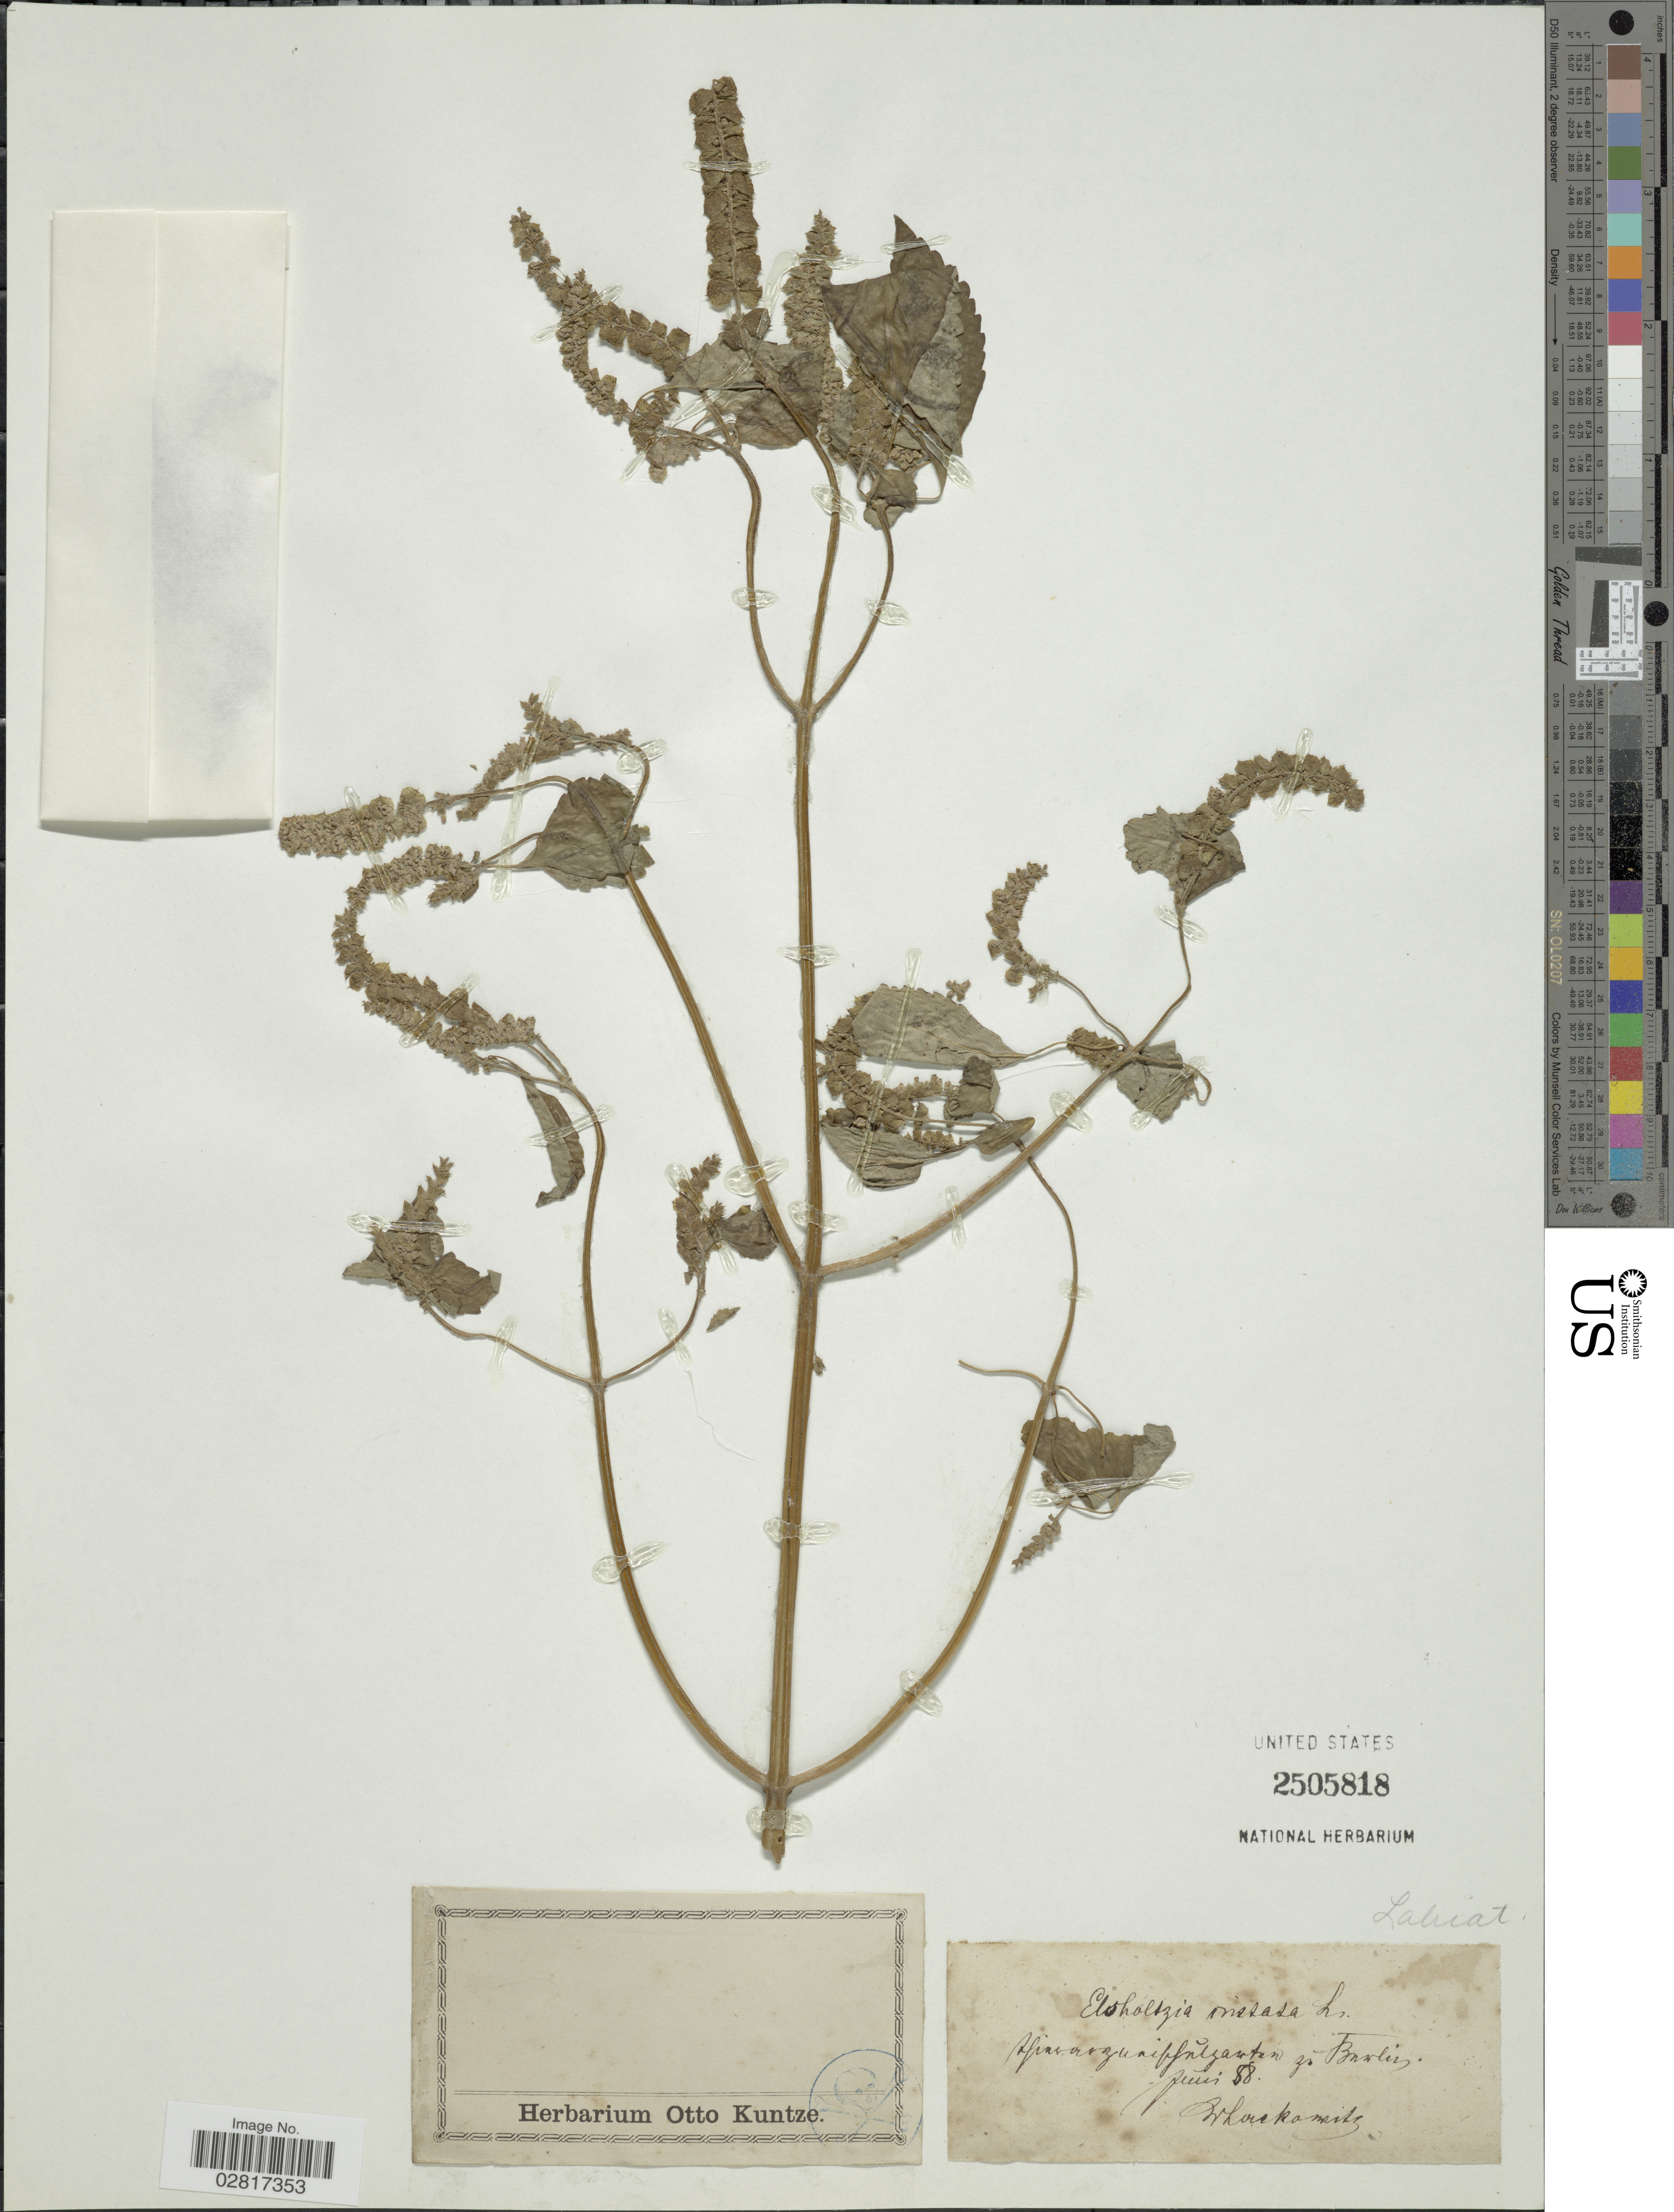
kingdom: Plantae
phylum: Tracheophyta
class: Magnoliopsida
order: Lamiales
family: Lamiaceae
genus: Elsholtzia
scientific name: Elsholtzia sp.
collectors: B. Lackosnitz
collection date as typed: Transcribed d/m/y: /6/88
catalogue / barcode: US 2505818